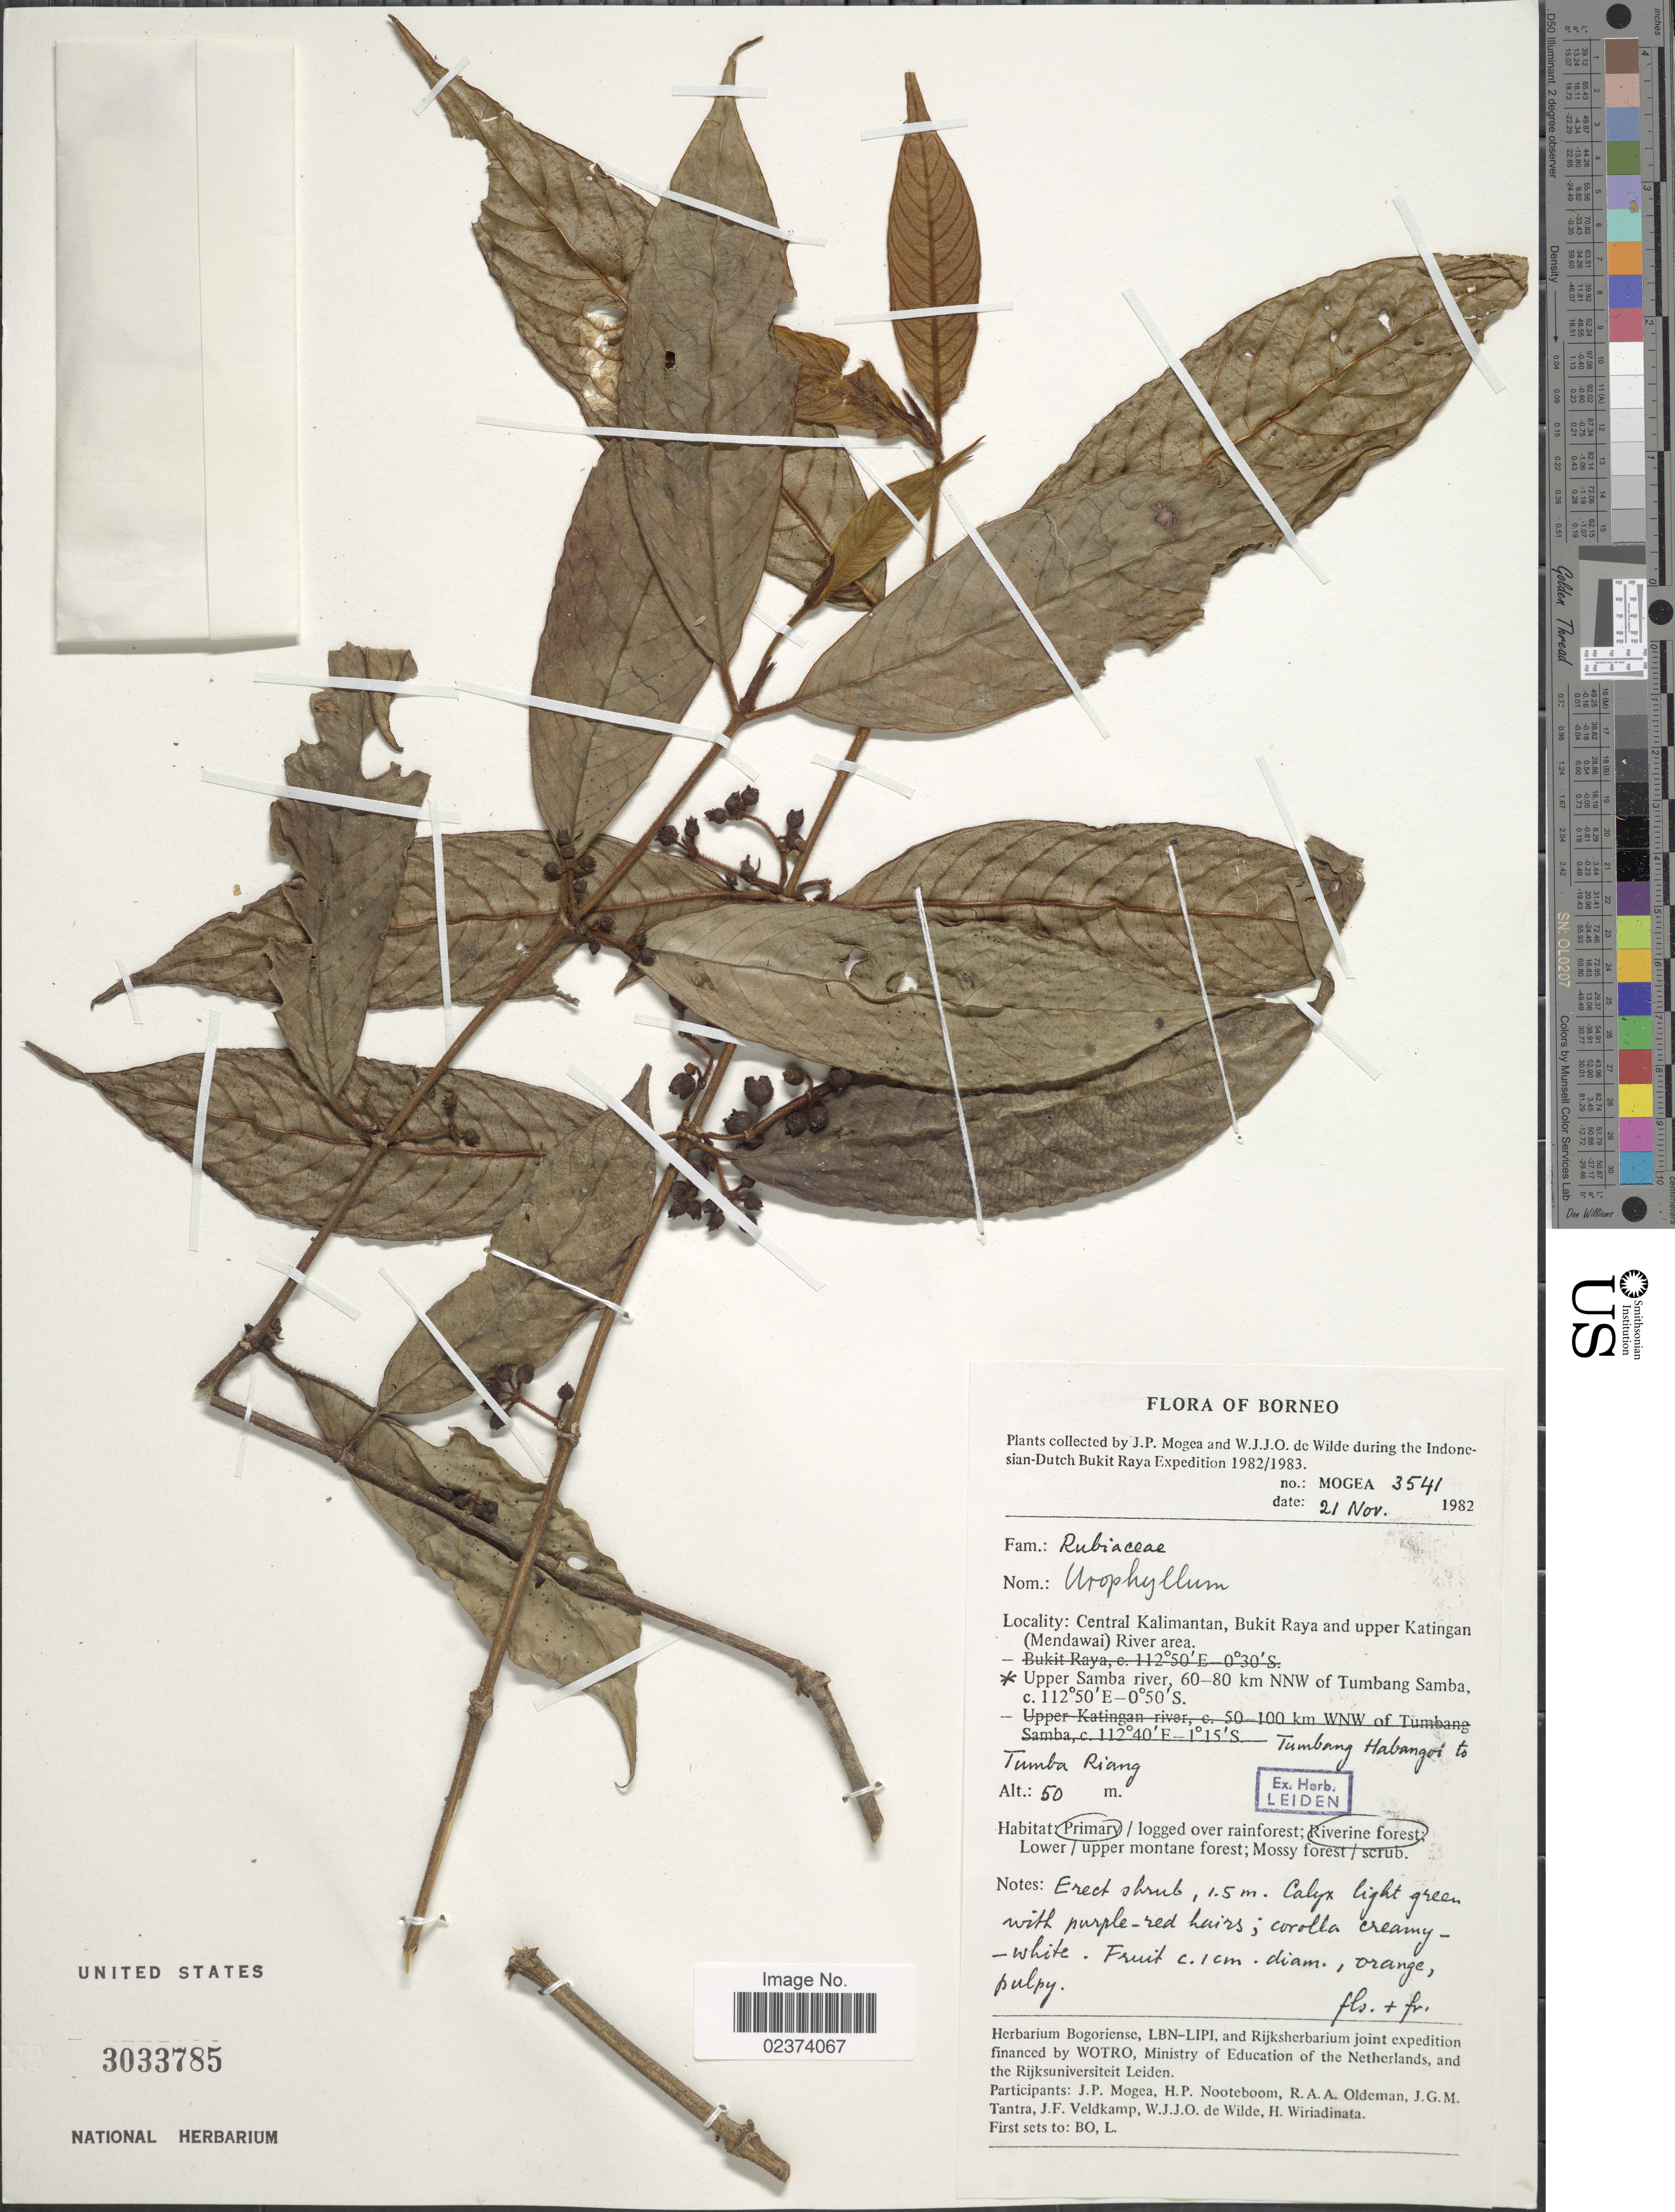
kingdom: Plantae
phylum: Tracheophyta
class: Magnoliopsida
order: Gentianales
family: Rubiaceae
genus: Urophyllum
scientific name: Urophyllum sp.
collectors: J. Mogea & W. J. de Wilde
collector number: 3541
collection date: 1982-11-21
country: Indonesia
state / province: Kalimantan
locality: Borneo, Central Kalimantan, Bukit Raya and upper Katingan (Mendawai) River area, Upper Samba river, 60-80 km NNW of Tumbang Samba, Tumbang Habangoi to Tumba Riang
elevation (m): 50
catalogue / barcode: US 3033785